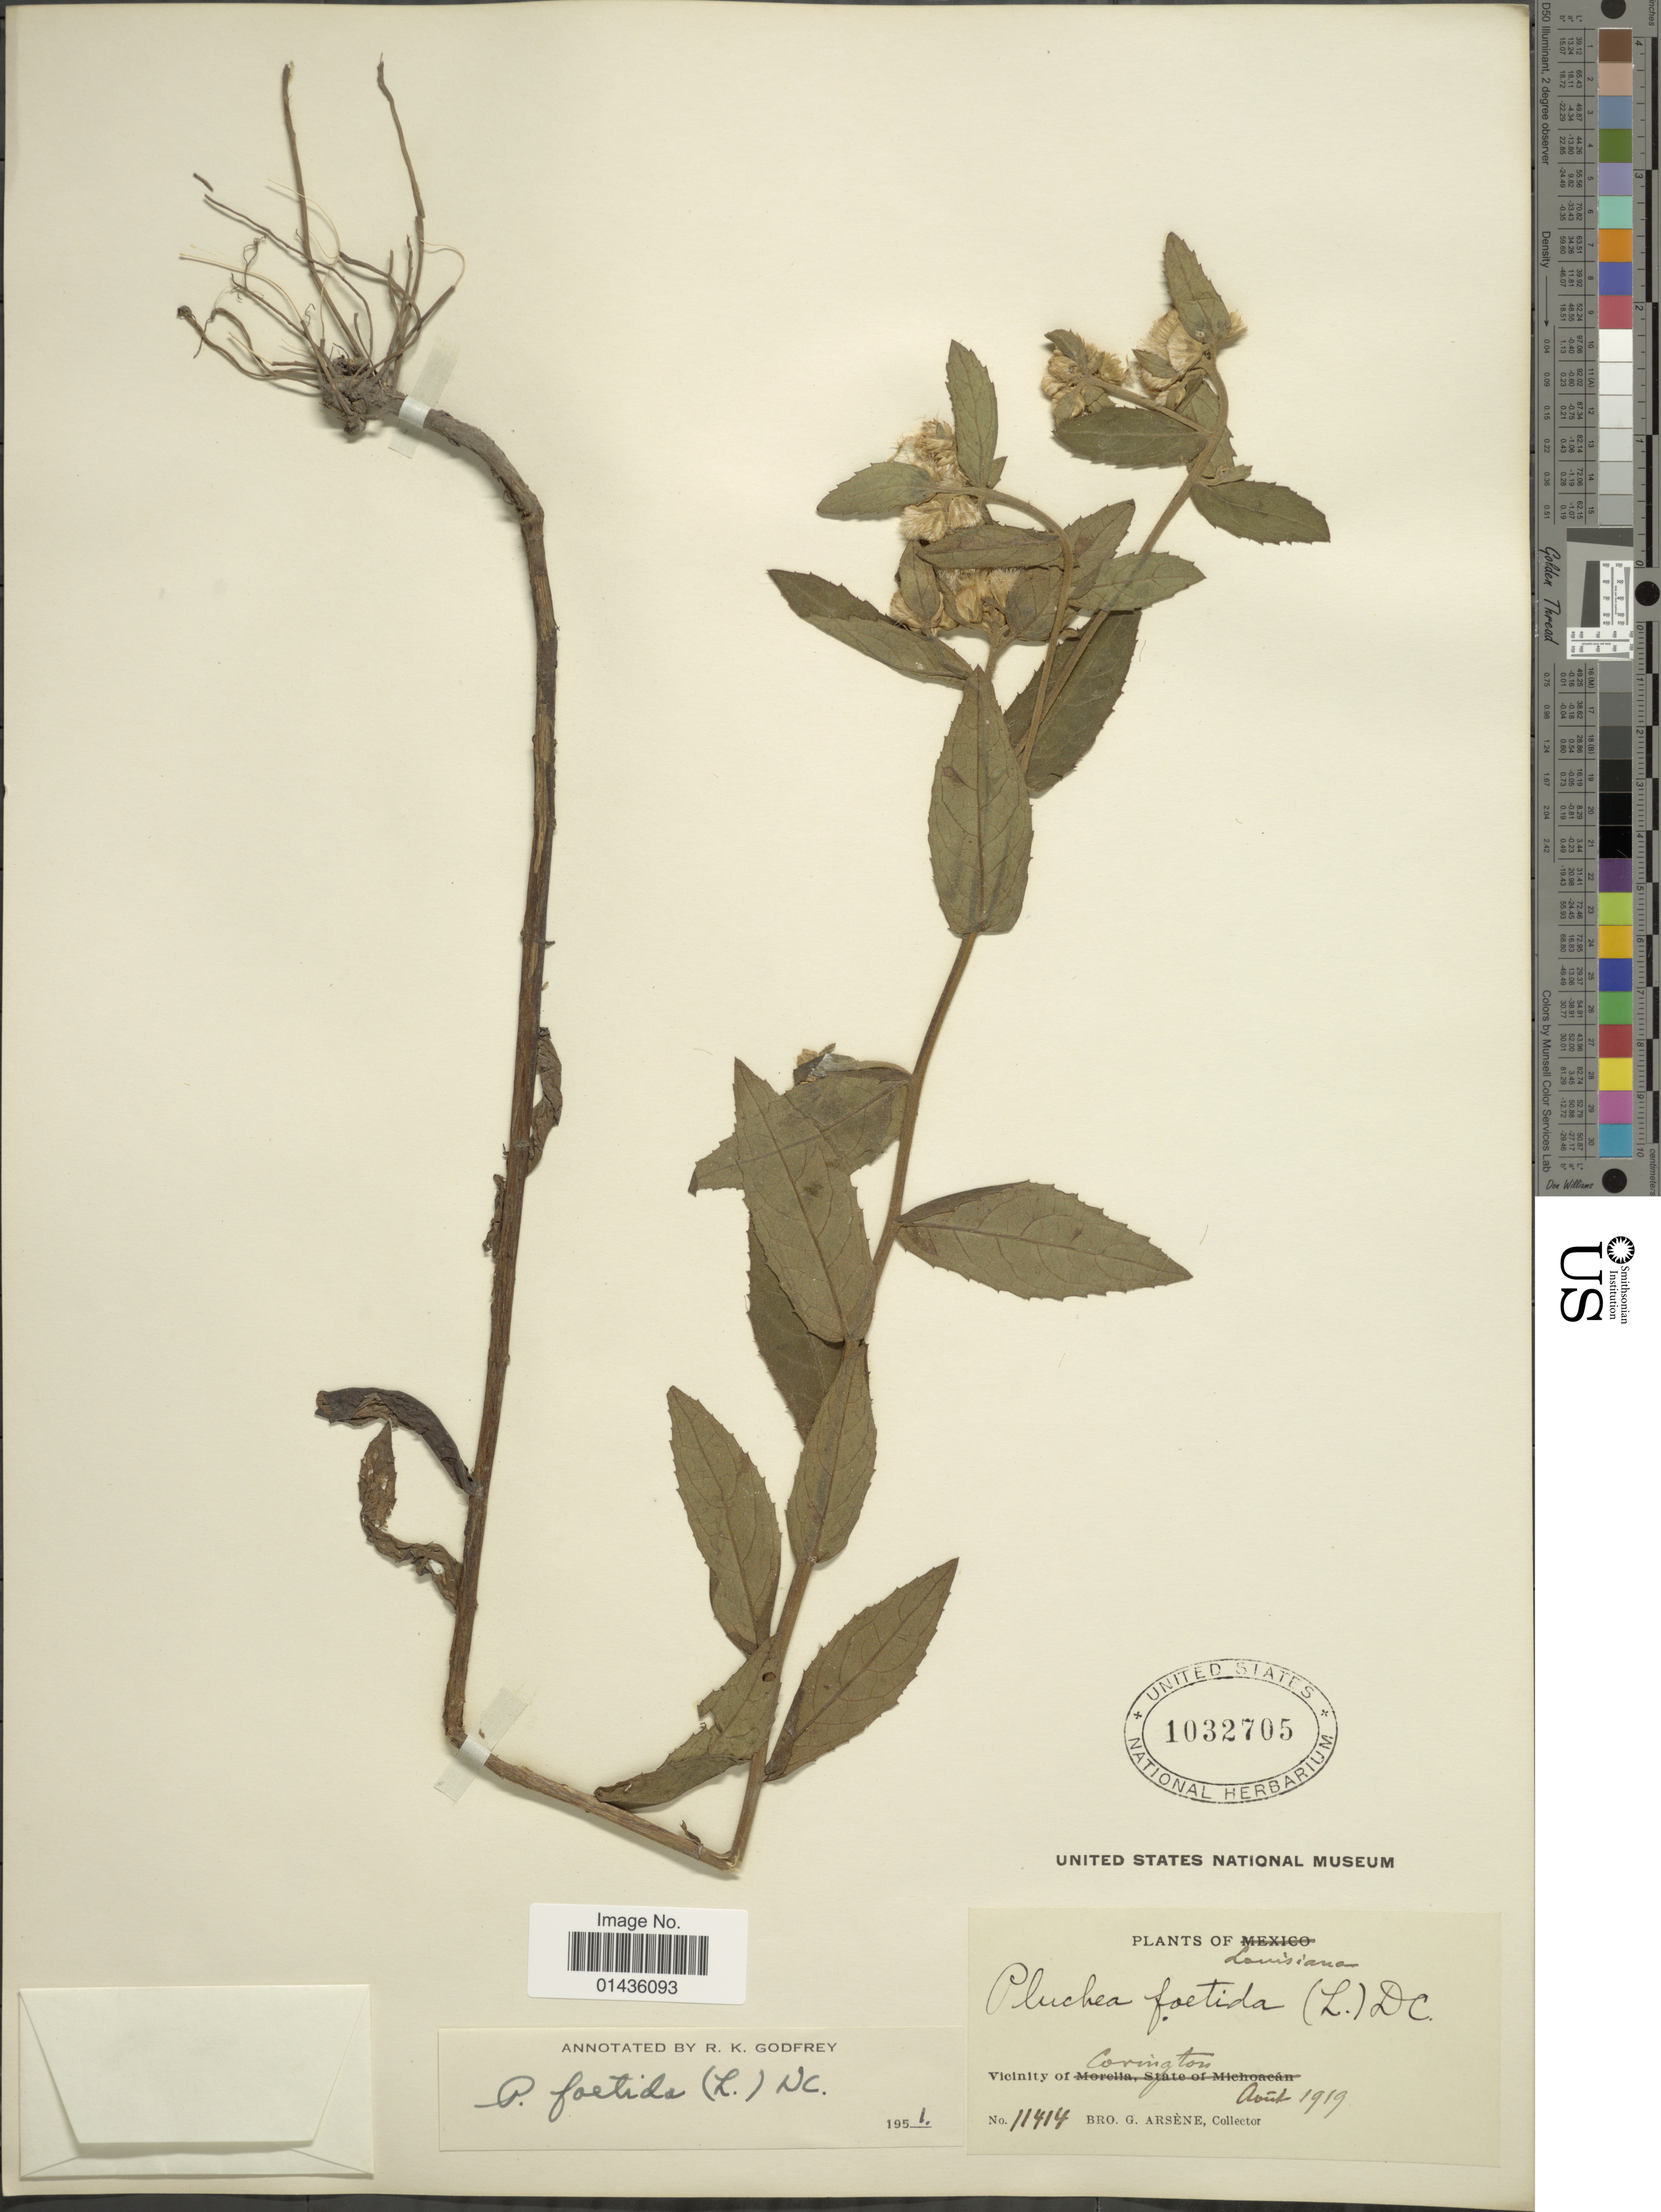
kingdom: Plantae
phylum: Tracheophyta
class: Magnoliopsida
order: Asterales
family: Asteraceae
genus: Pluchea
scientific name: Pluchea foetida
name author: (L.) DC.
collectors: Bro. G. Arsène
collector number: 11414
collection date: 1919-08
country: United States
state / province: Louisiana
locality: Vicinity of Covington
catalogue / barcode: US 1032705